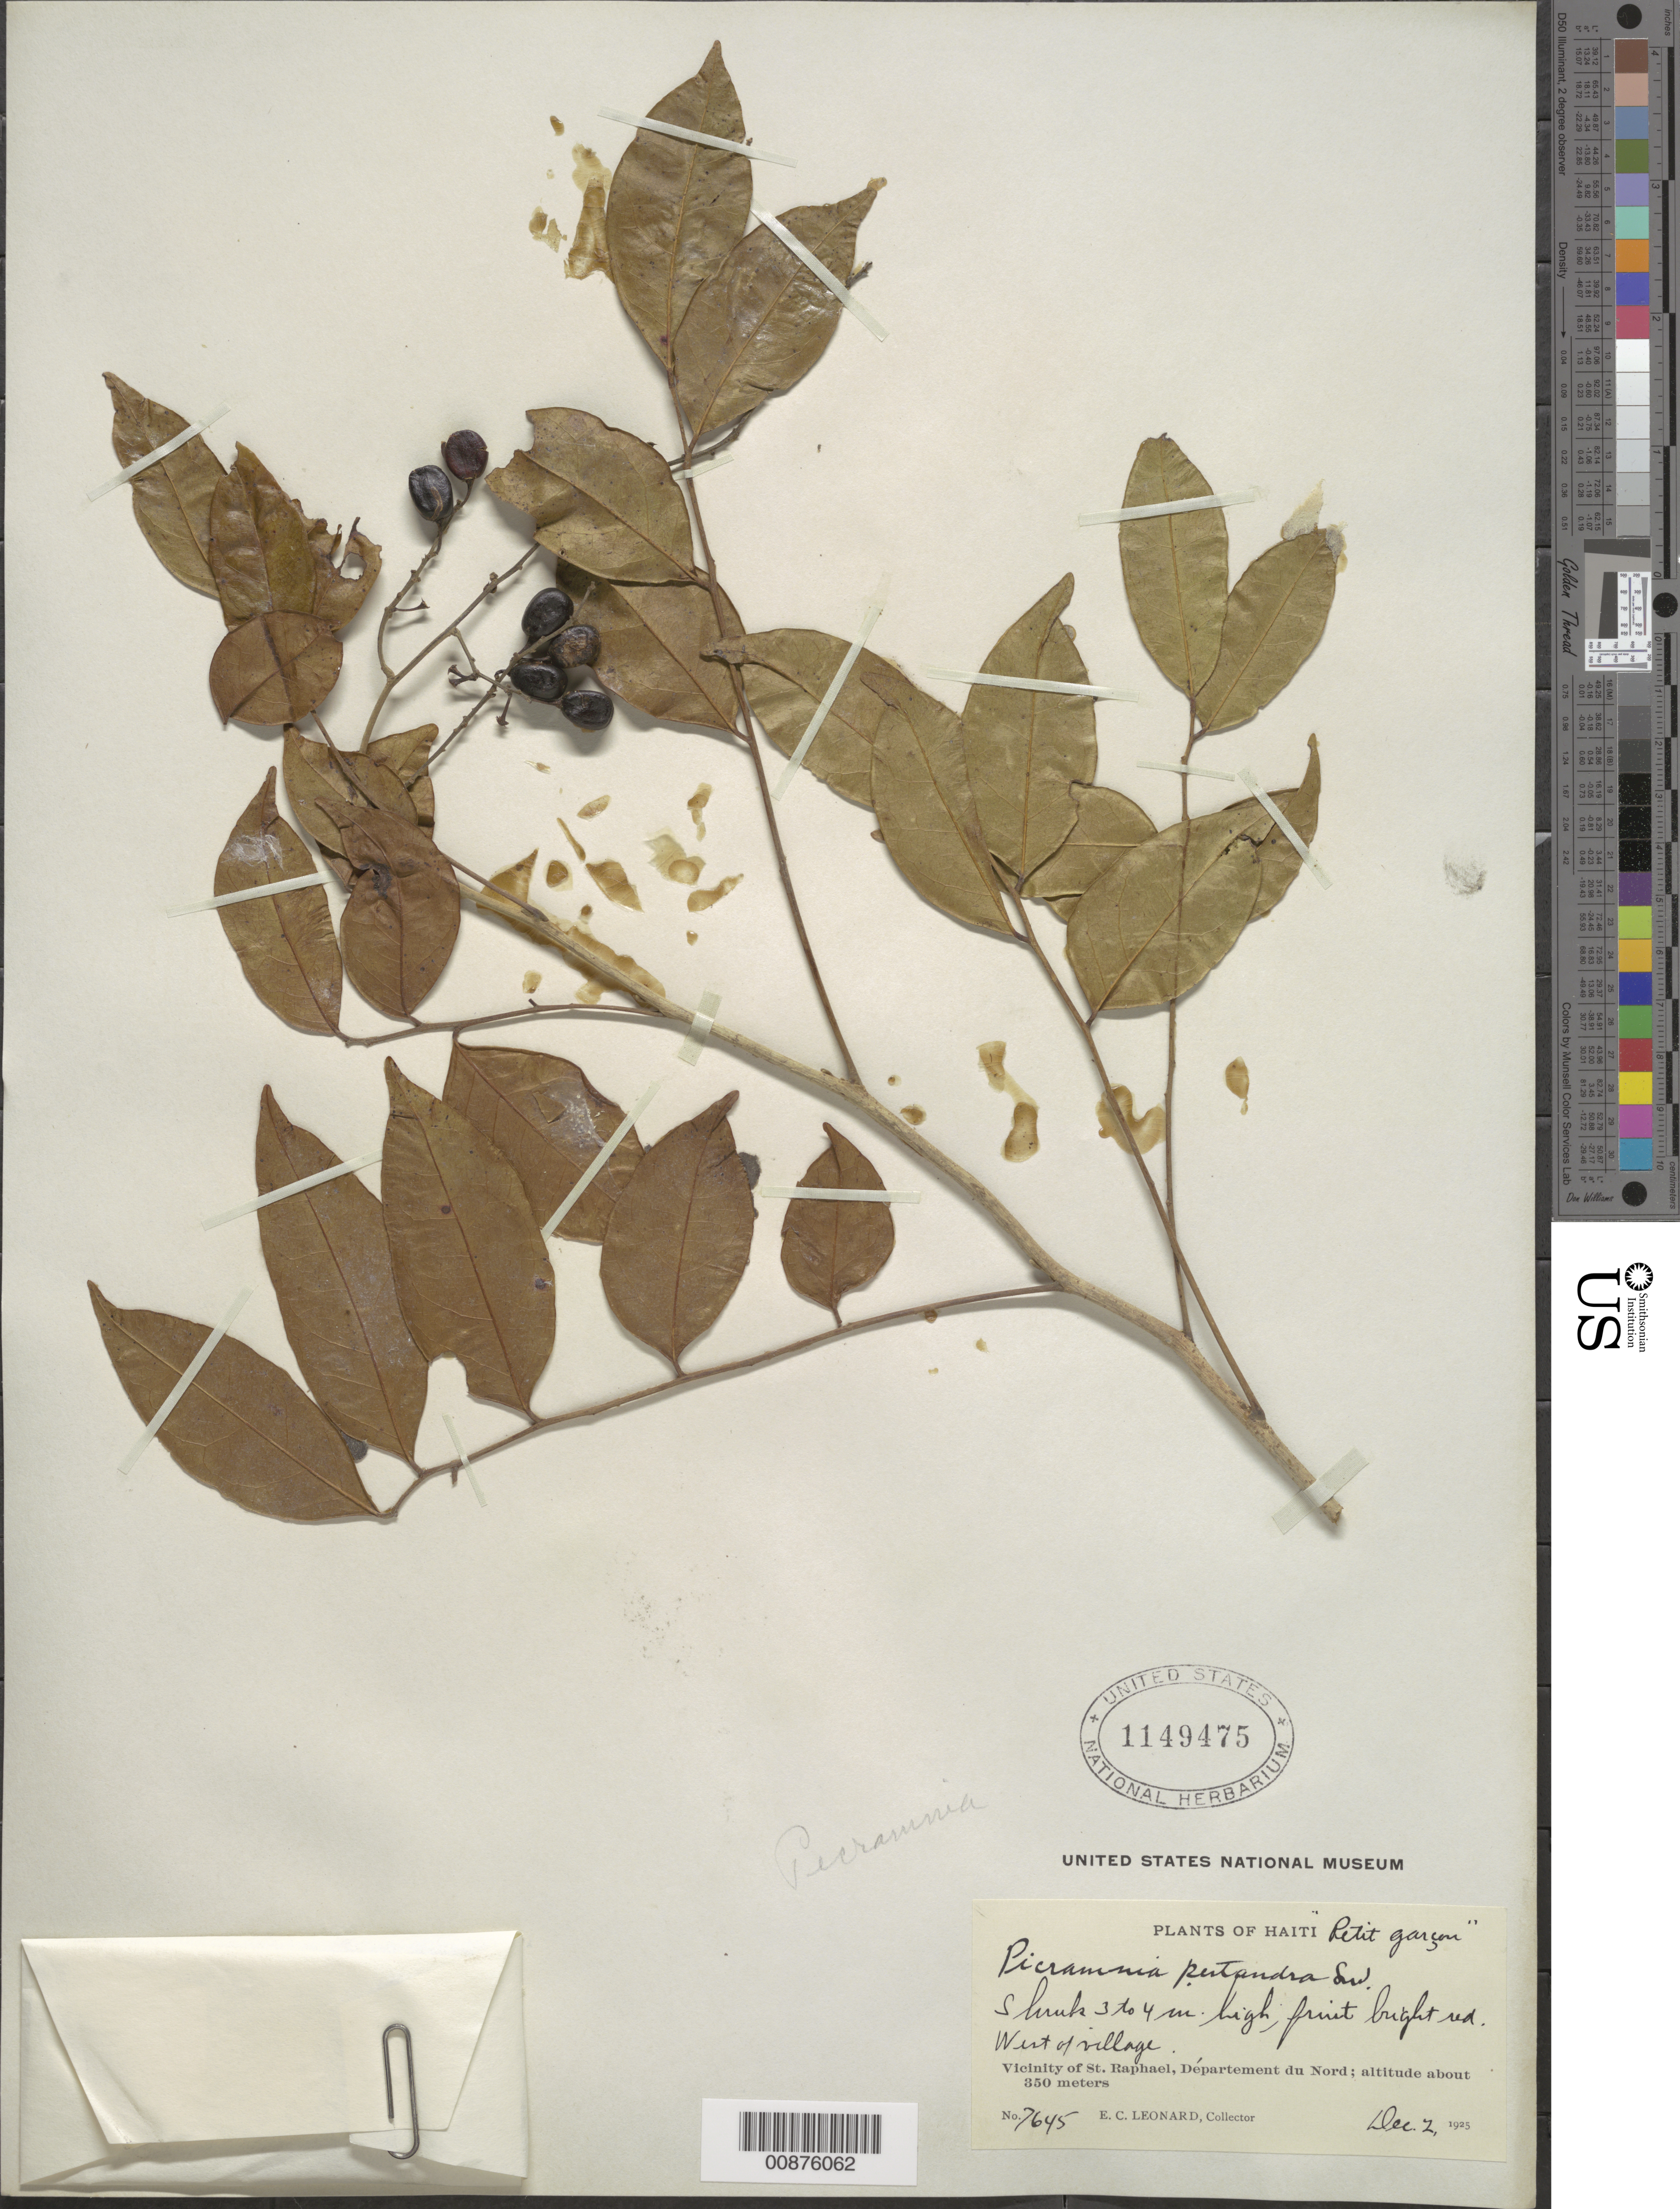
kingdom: Plantae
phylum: Tracheophyta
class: Magnoliopsida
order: Picramniales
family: Picramniaceae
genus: Picramnia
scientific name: Picramnia pentandra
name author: Sw.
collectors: E. C. Leonard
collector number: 7645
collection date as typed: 02 Dec 1925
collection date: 1925-12-02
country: Haiti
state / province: Nord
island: Hispaniola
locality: Vicinity of St. Raphael, W of village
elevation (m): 350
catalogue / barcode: US 1149475